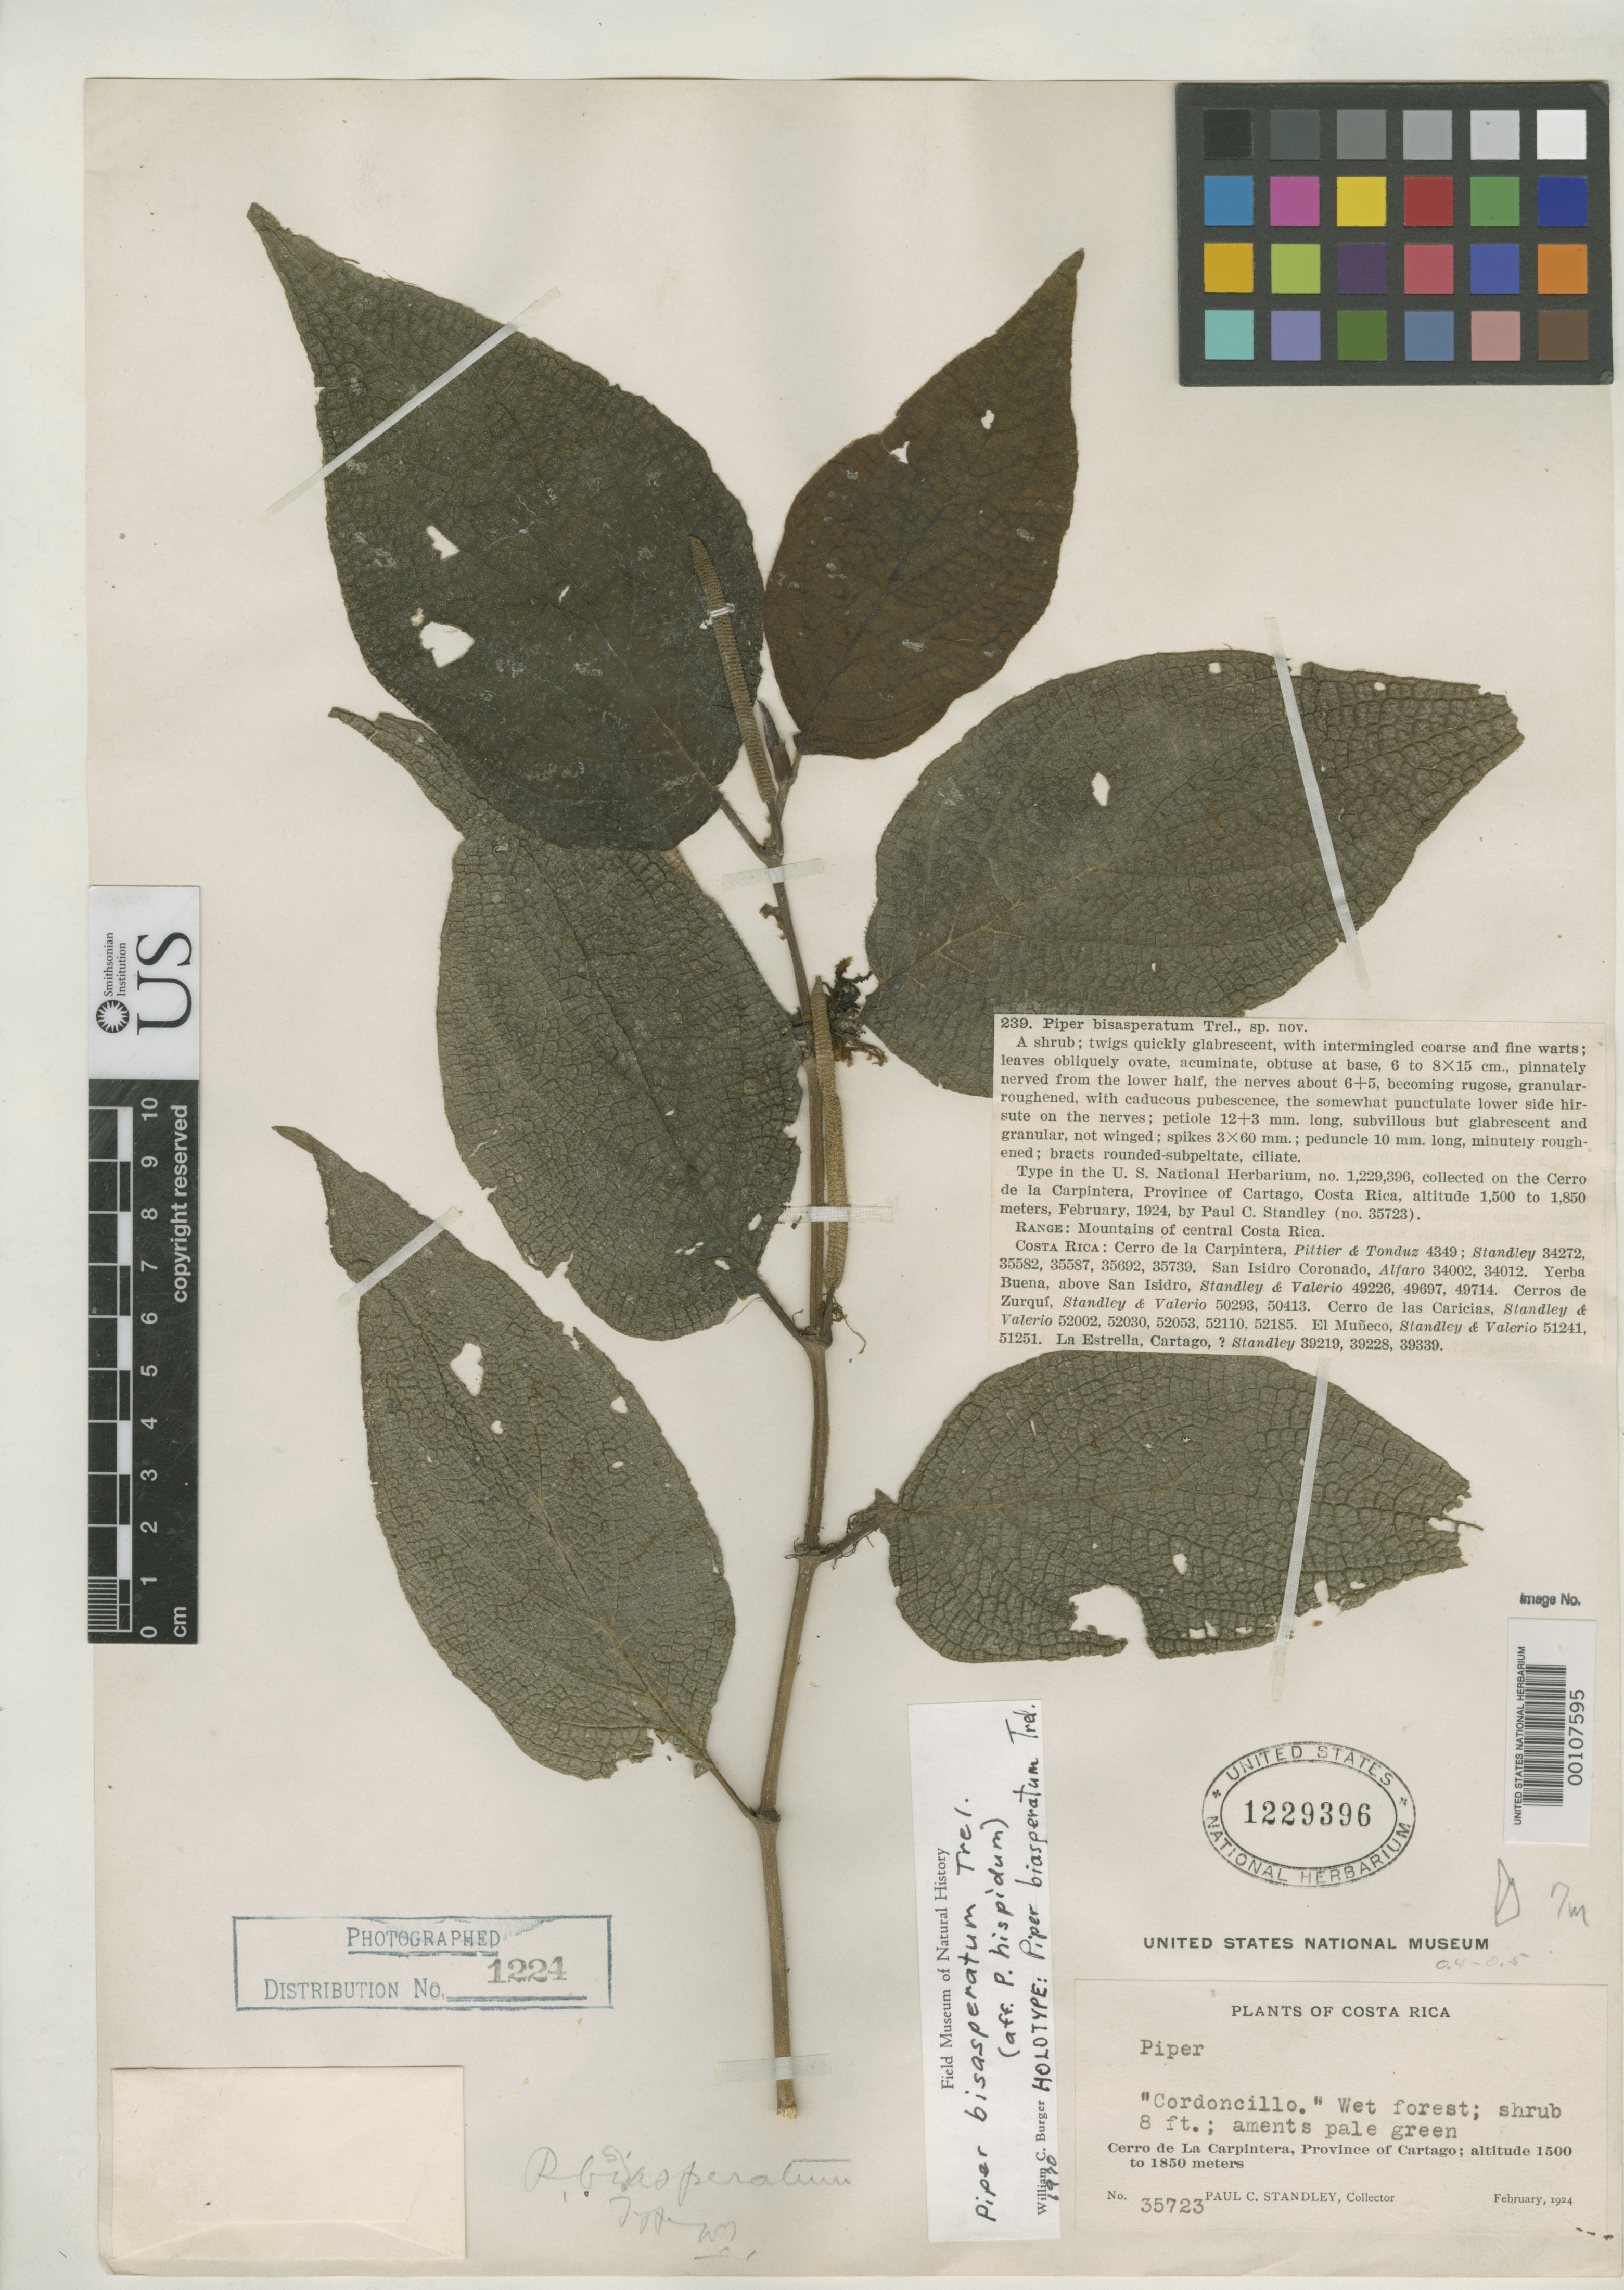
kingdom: Plantae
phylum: Tracheophyta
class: Magnoliopsida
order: Piperales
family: Piperaceae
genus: Piper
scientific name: Piper bisasperatum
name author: Trel.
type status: Holotype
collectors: P. C. Standley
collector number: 35723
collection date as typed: Feb 1924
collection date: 1924-02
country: Costa Rica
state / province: Cartago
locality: Cerro de La Carpintera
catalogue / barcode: US 1229396